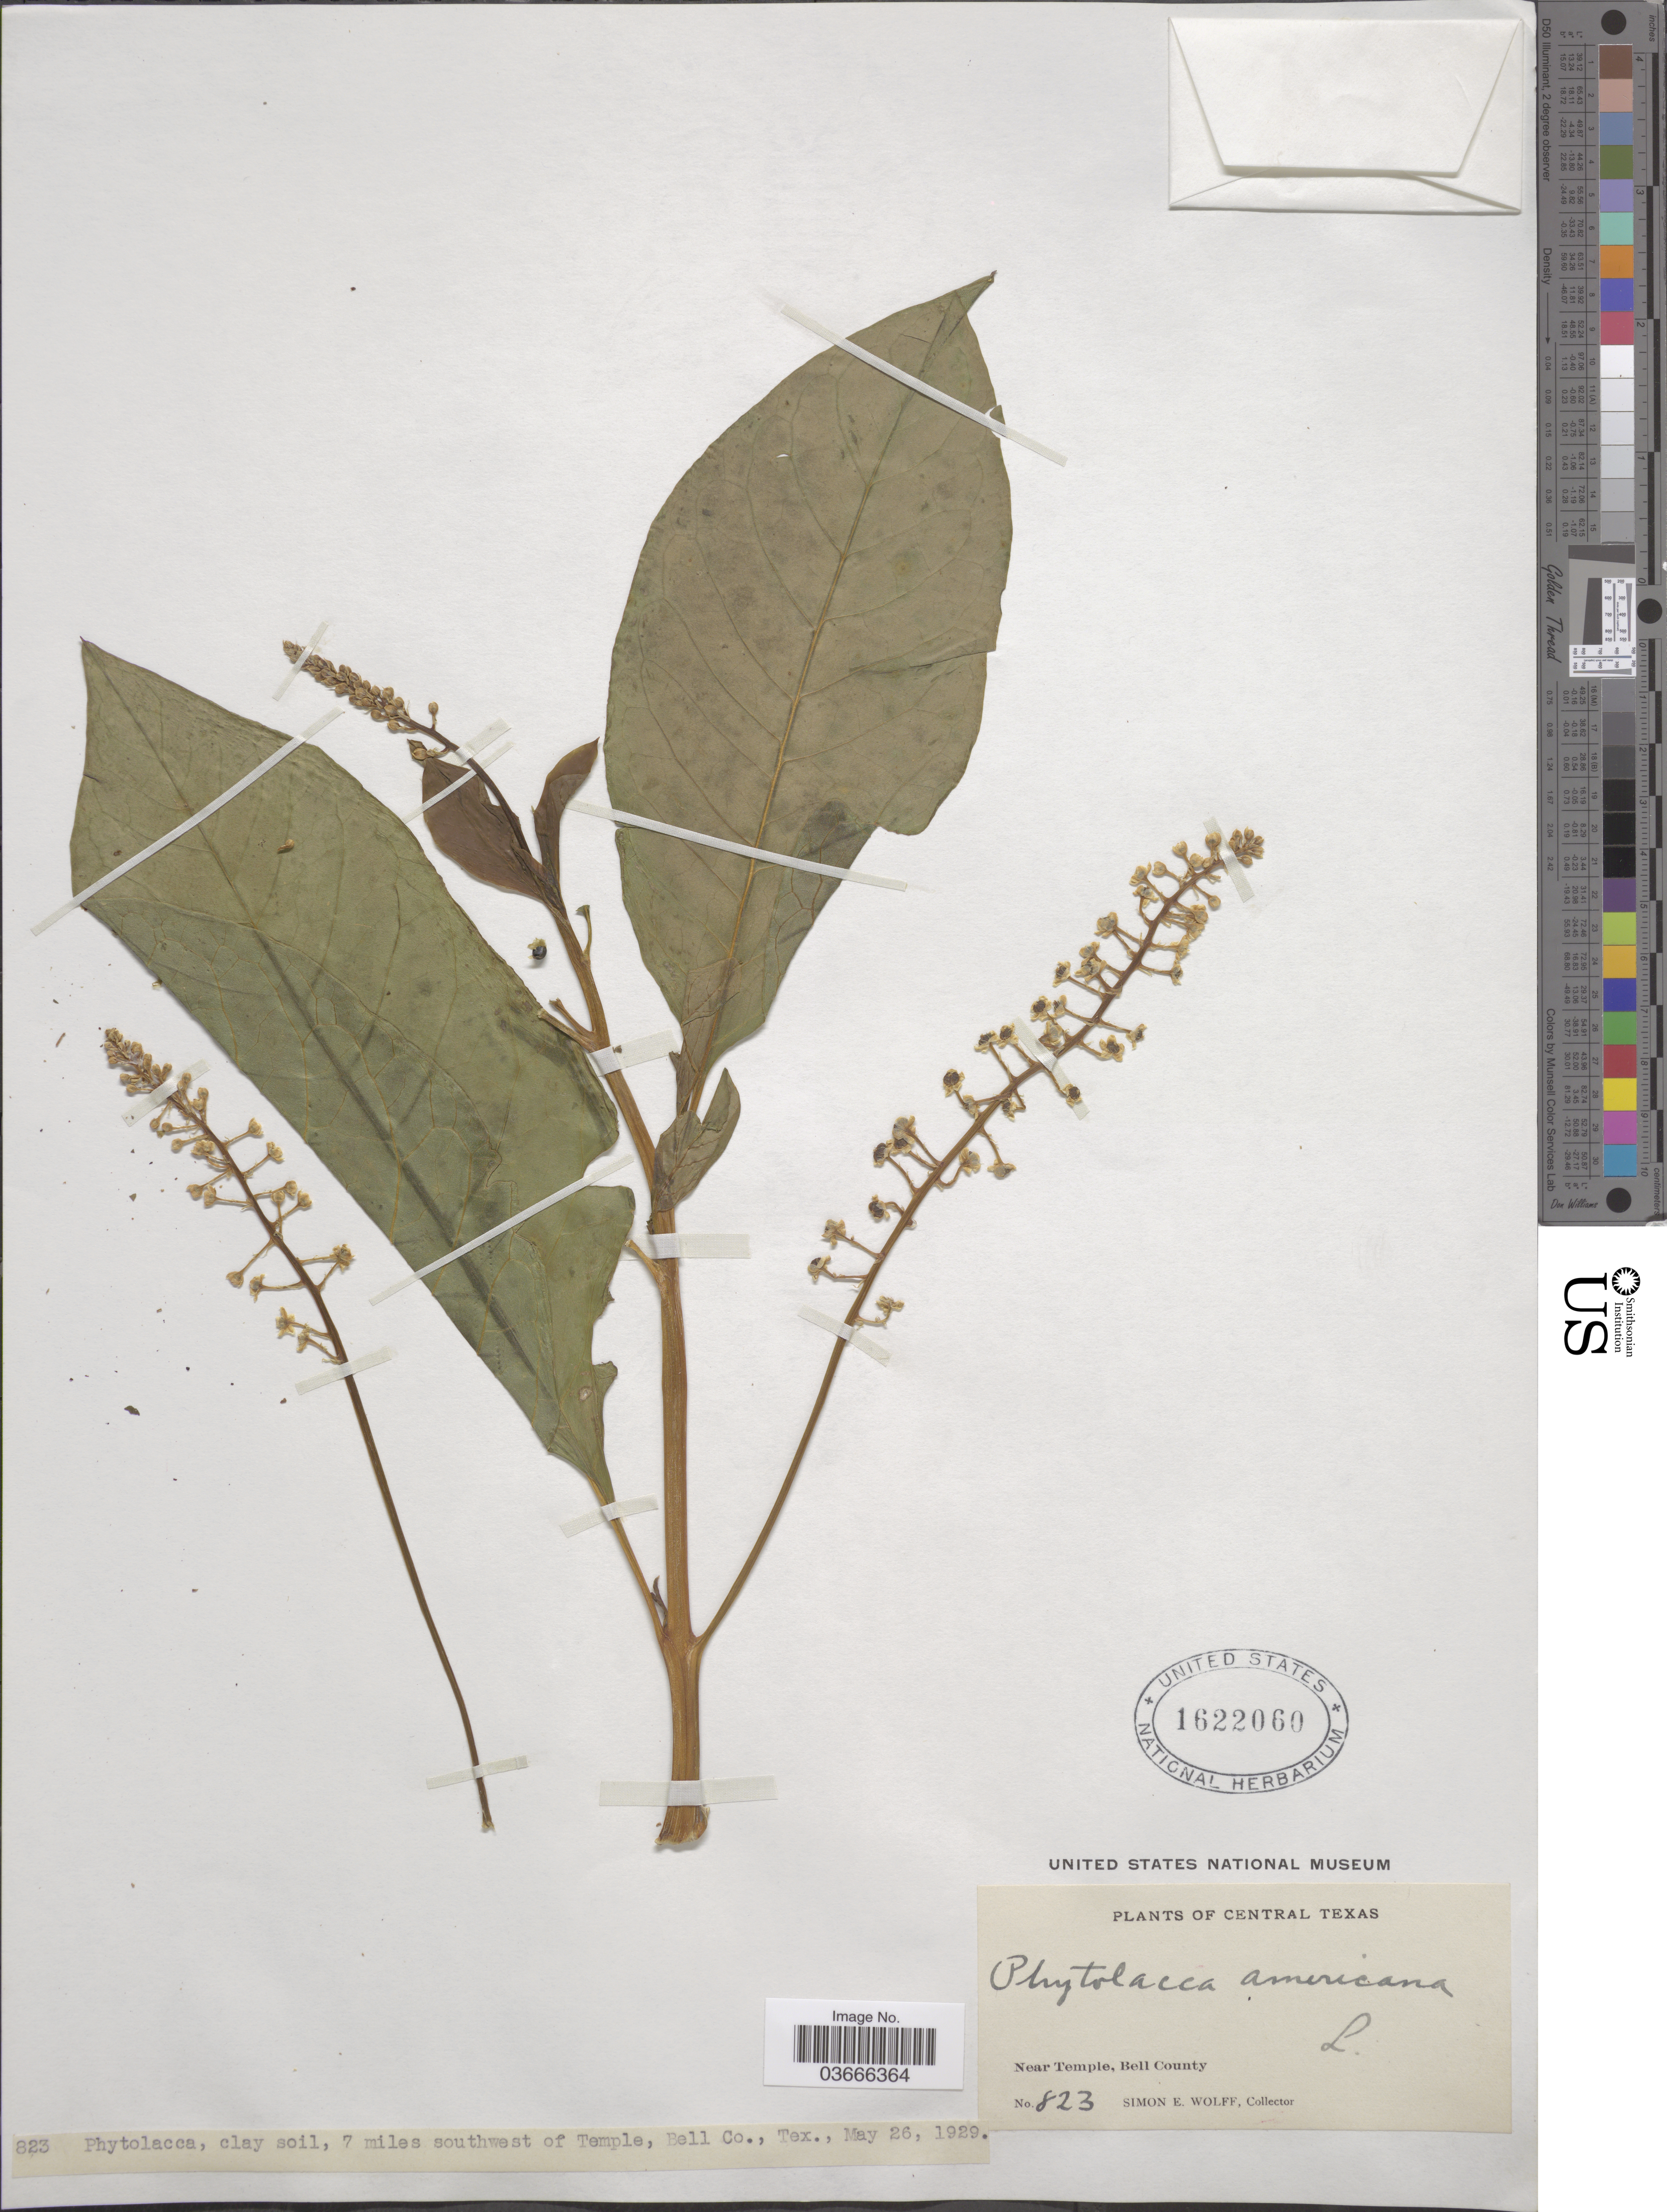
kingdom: Plantae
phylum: Tracheophyta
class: Magnoliopsida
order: Caryophyllales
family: Phytolaccaceae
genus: Phytolacca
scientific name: Phytolacca americana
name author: L.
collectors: S. E. Wolff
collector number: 823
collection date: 1929-05-26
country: United States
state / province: Texas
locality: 7 miles southwest of Temple, Bell Co. Central Texas.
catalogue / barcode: US 1622060